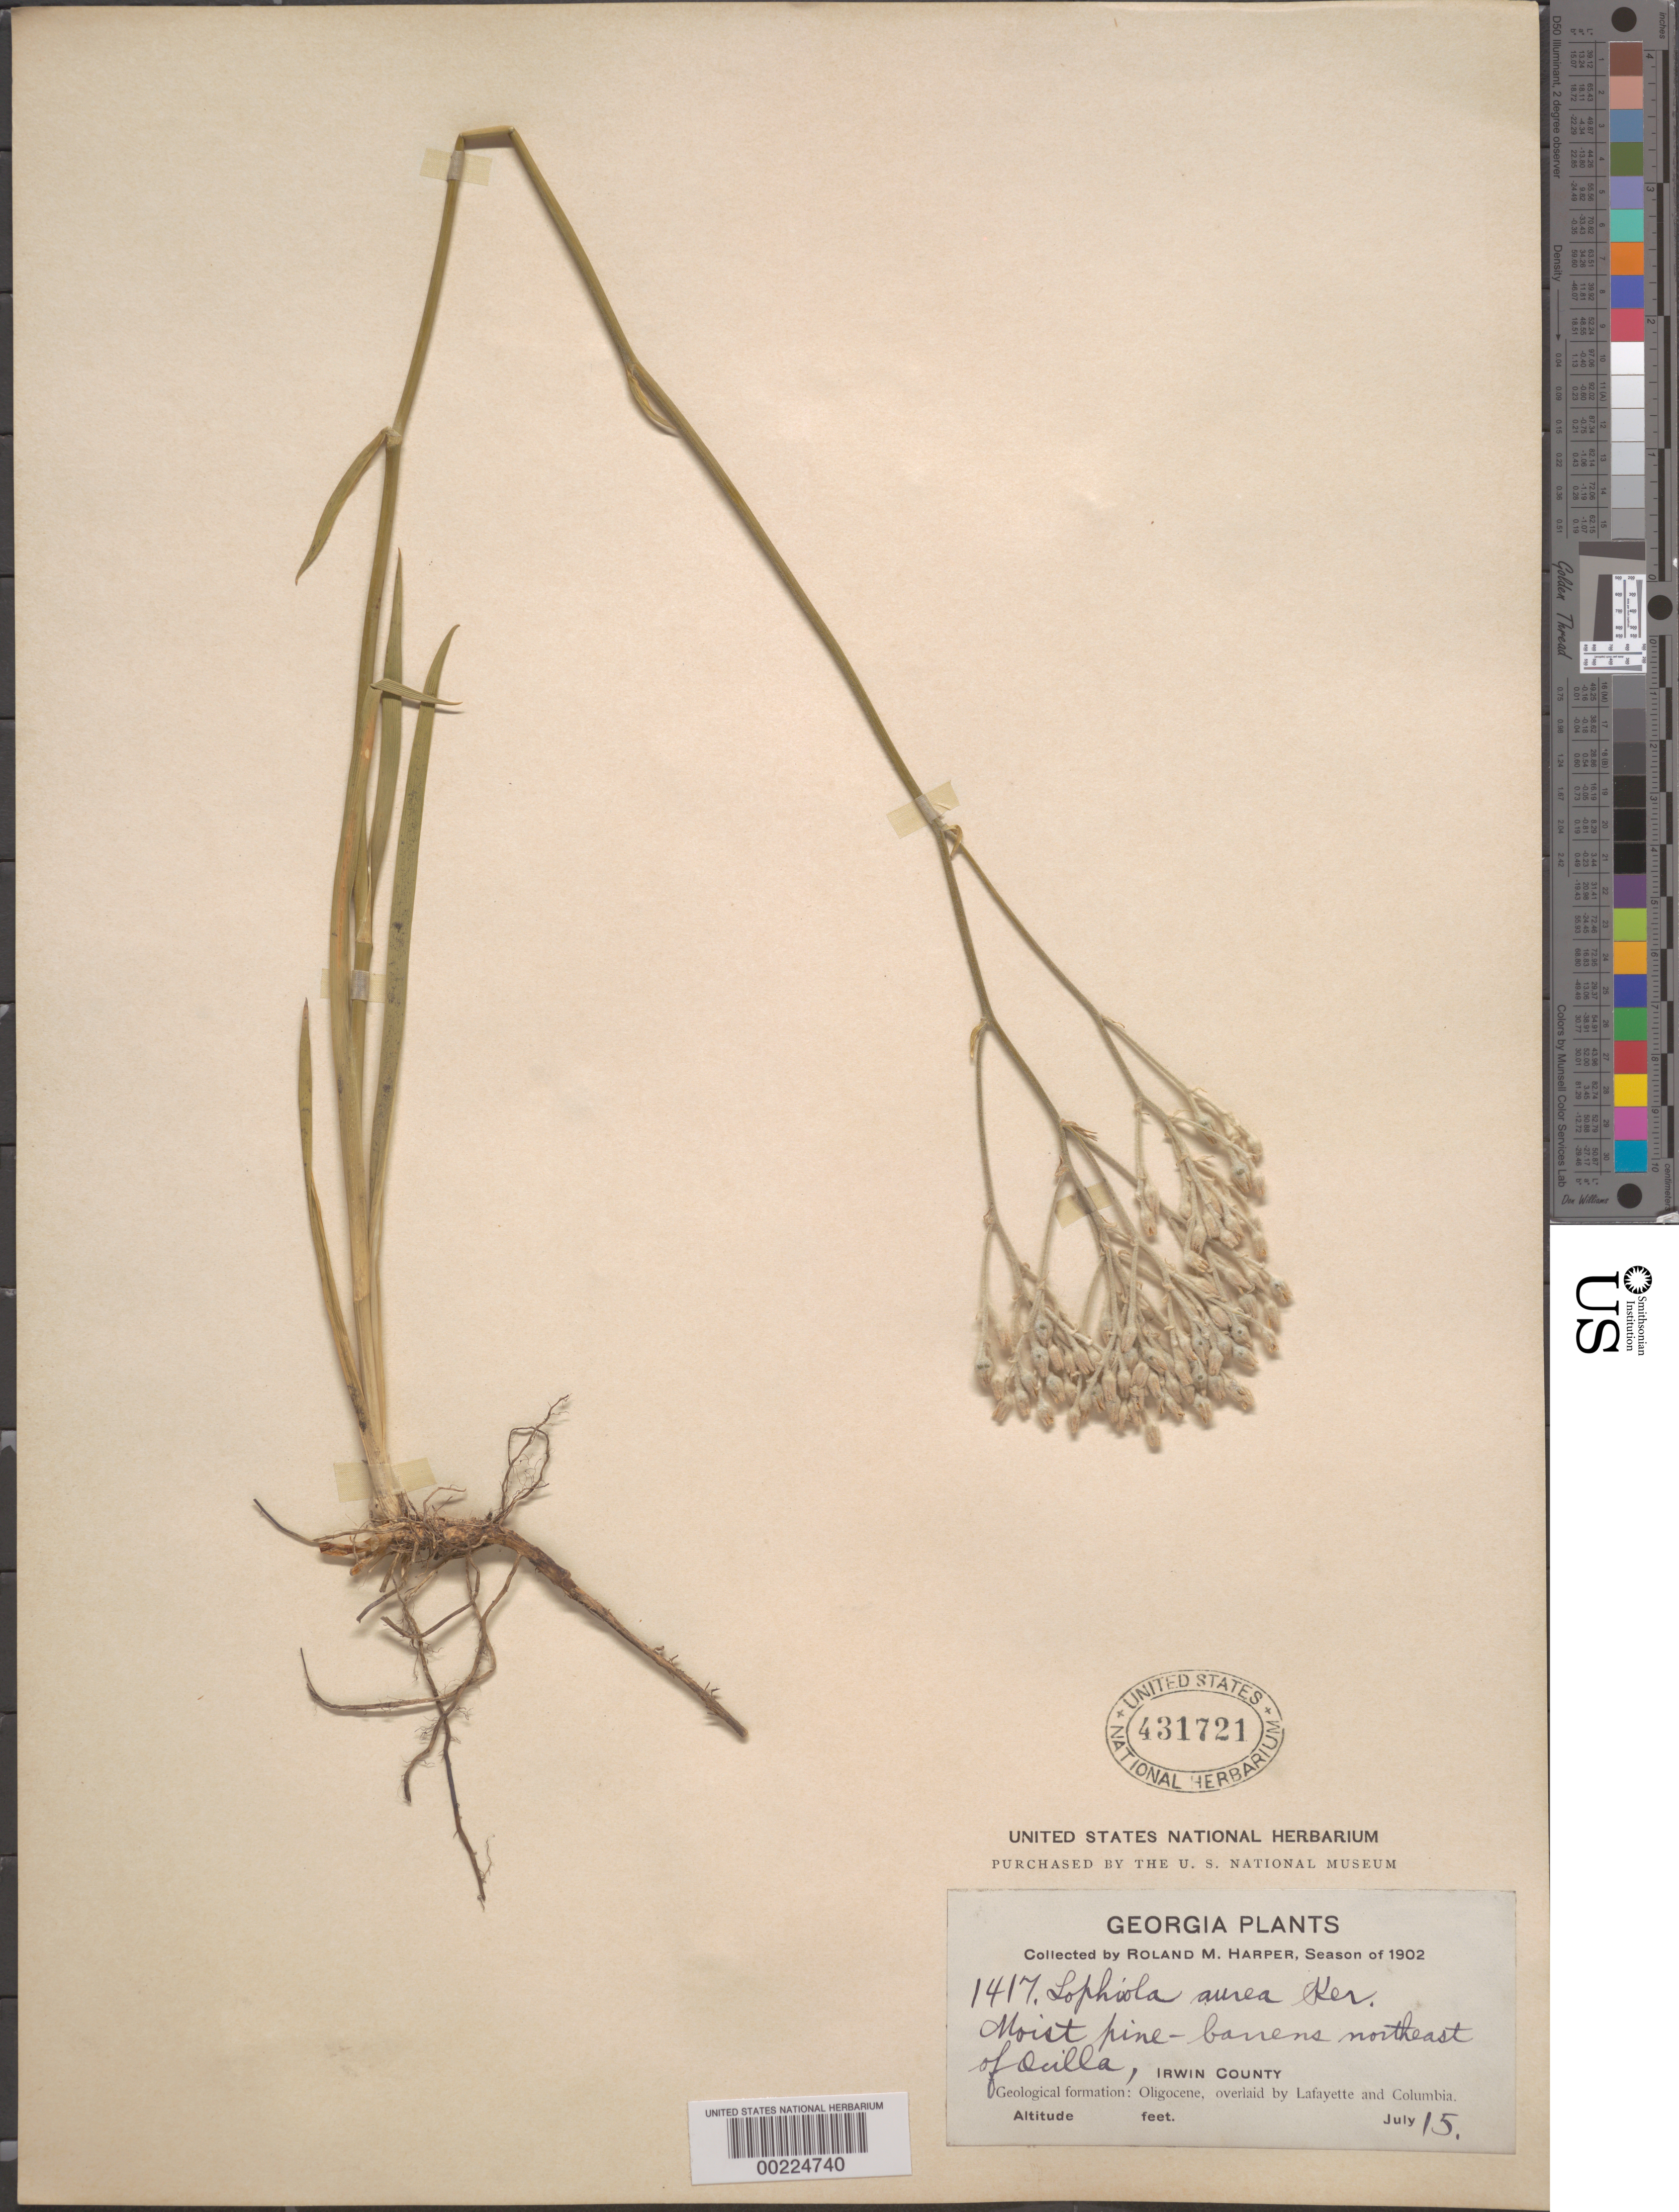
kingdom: Plantae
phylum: Tracheophyta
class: Liliopsida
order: Dioscoreales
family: Nartheciaceae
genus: Lophiola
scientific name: Lophiola aurea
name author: Ker Gawl.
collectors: R. M. Harper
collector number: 1417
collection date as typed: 15 Jul 1902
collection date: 1902-07-15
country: United States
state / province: Georgia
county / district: Irwin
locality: Ne of oulla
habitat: Wet pine barrens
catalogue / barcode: US 431721